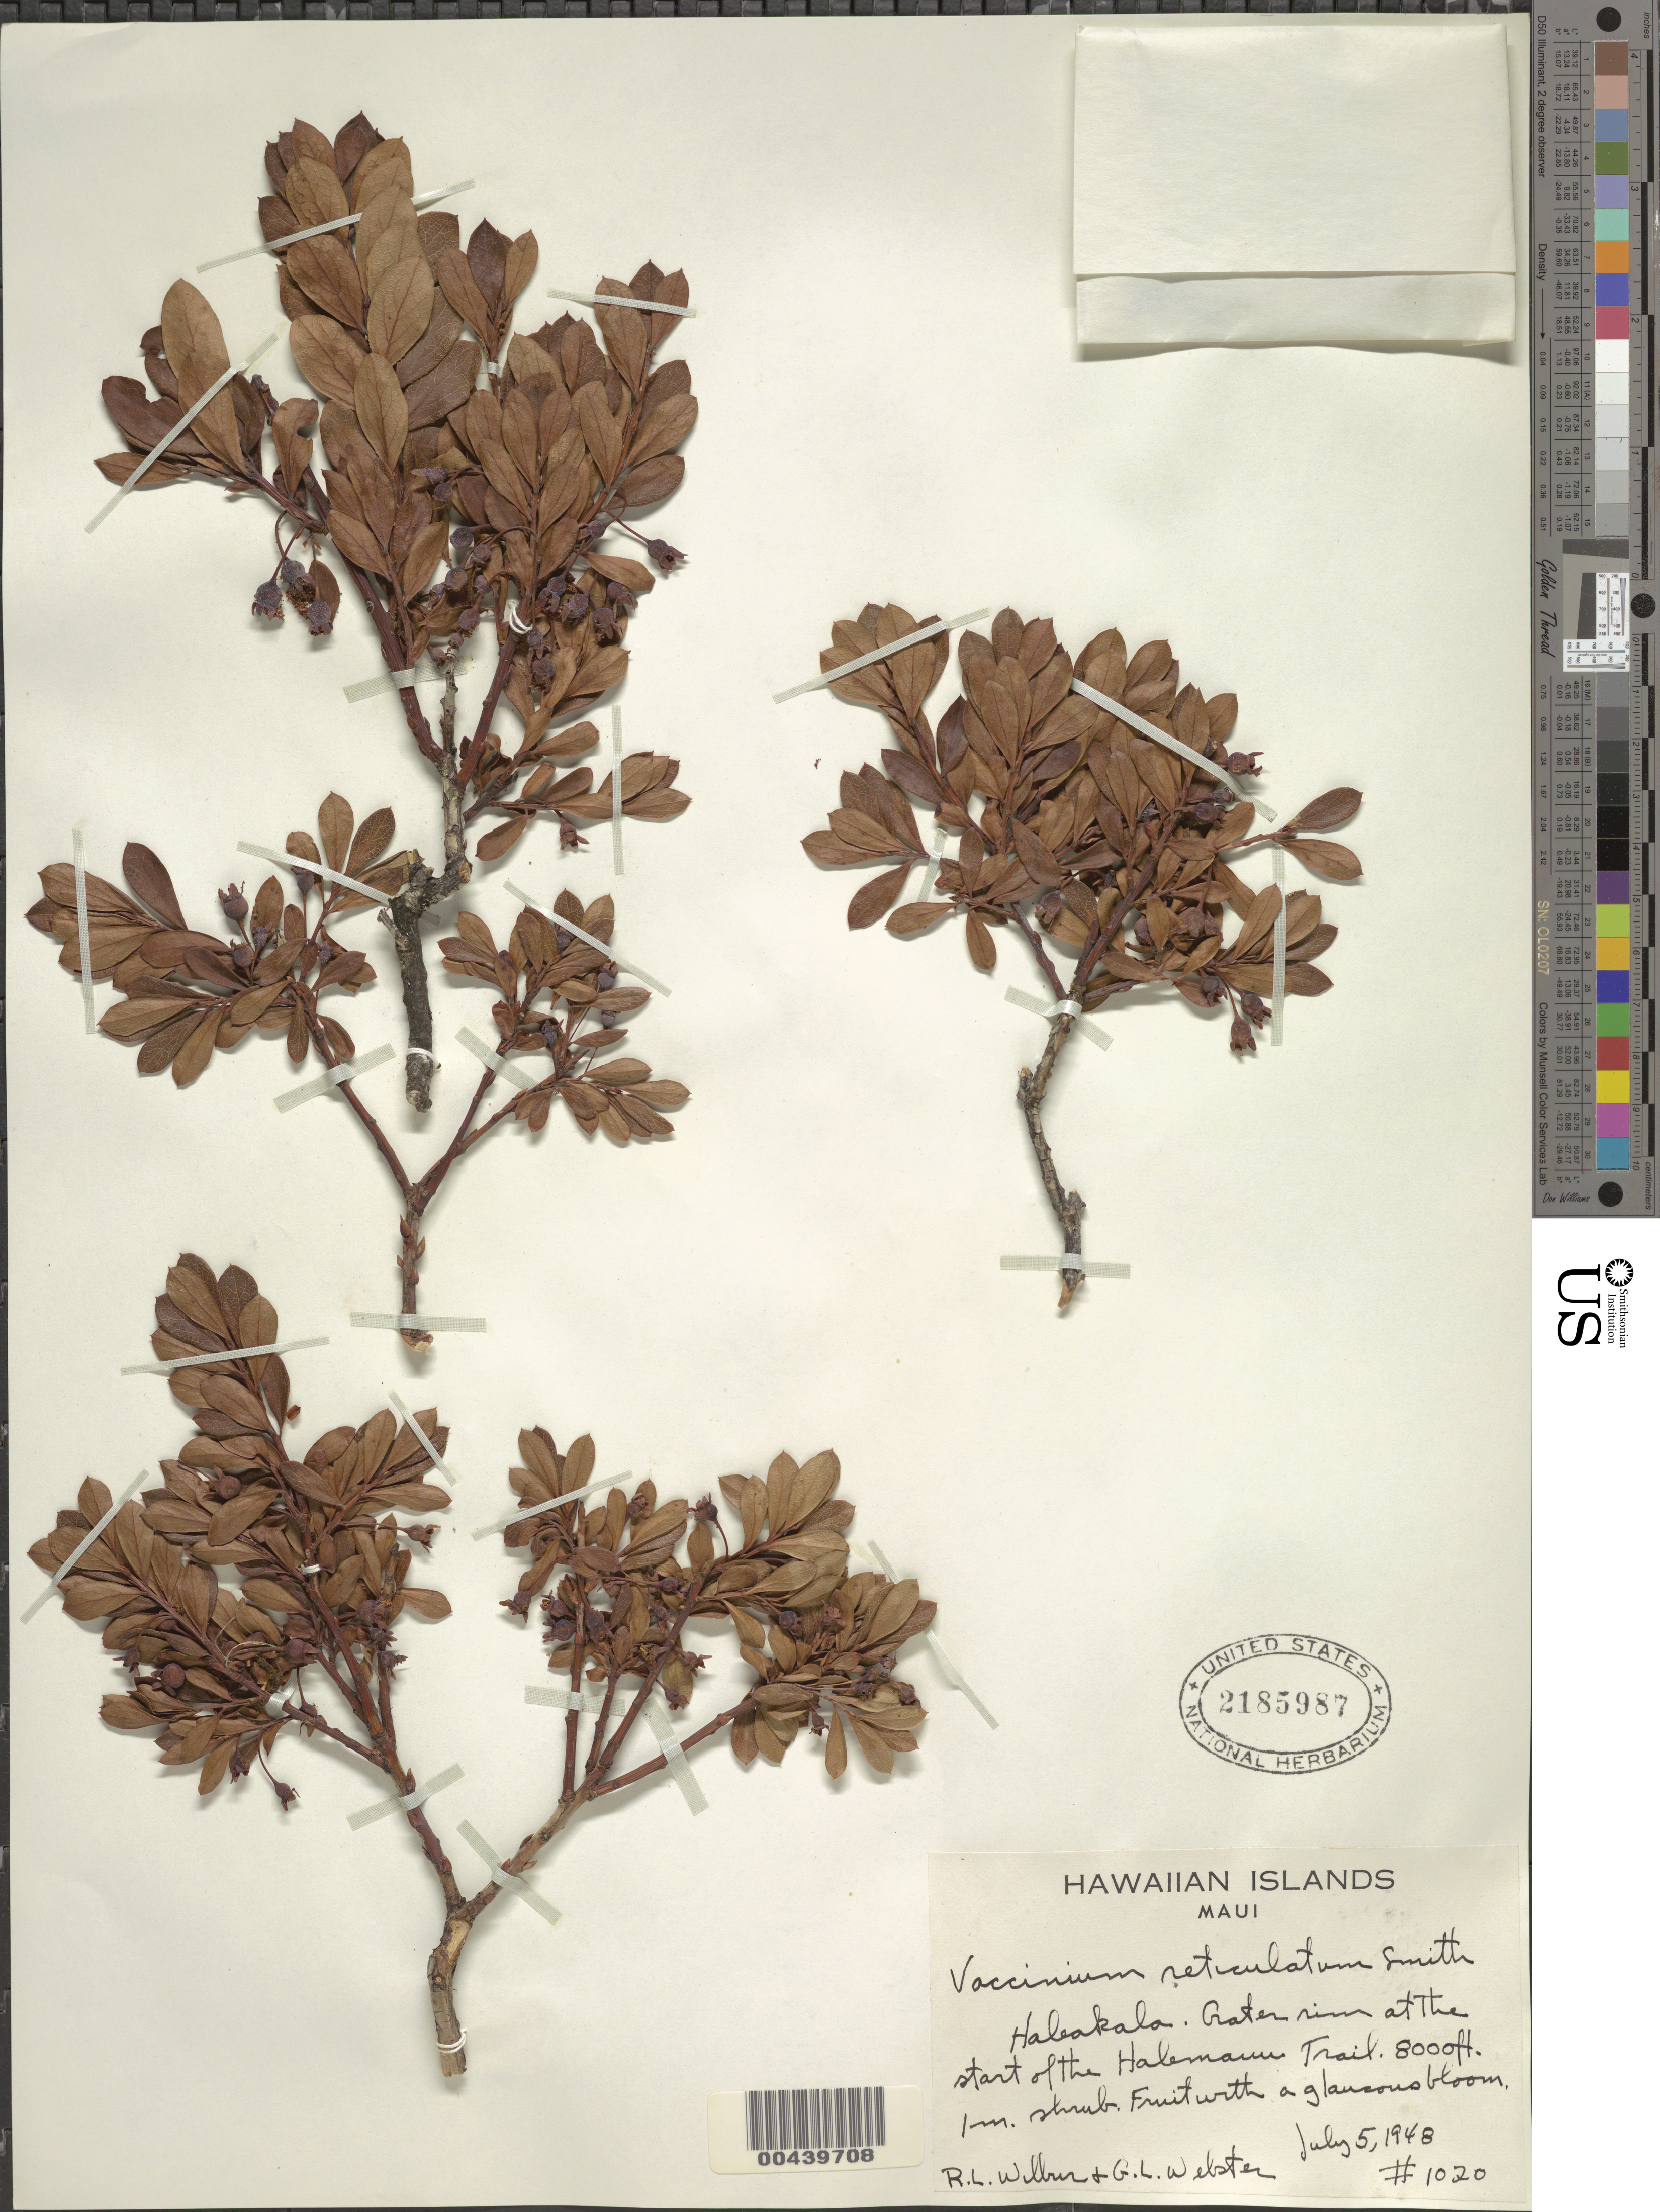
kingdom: Plantae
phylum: Tracheophyta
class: Magnoliopsida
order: Ericales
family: Ericaceae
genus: Vaccinium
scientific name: Vaccinium reticulatum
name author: Sm.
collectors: R. L. Wilbur & G. L. Webster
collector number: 1020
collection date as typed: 5 Jul 1948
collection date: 1948-07-05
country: United States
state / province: Hawaii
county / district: Maui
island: Maui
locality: Haleakala. Crater rim at the start of the Halemanu Trail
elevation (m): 2438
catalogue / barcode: US 2185987